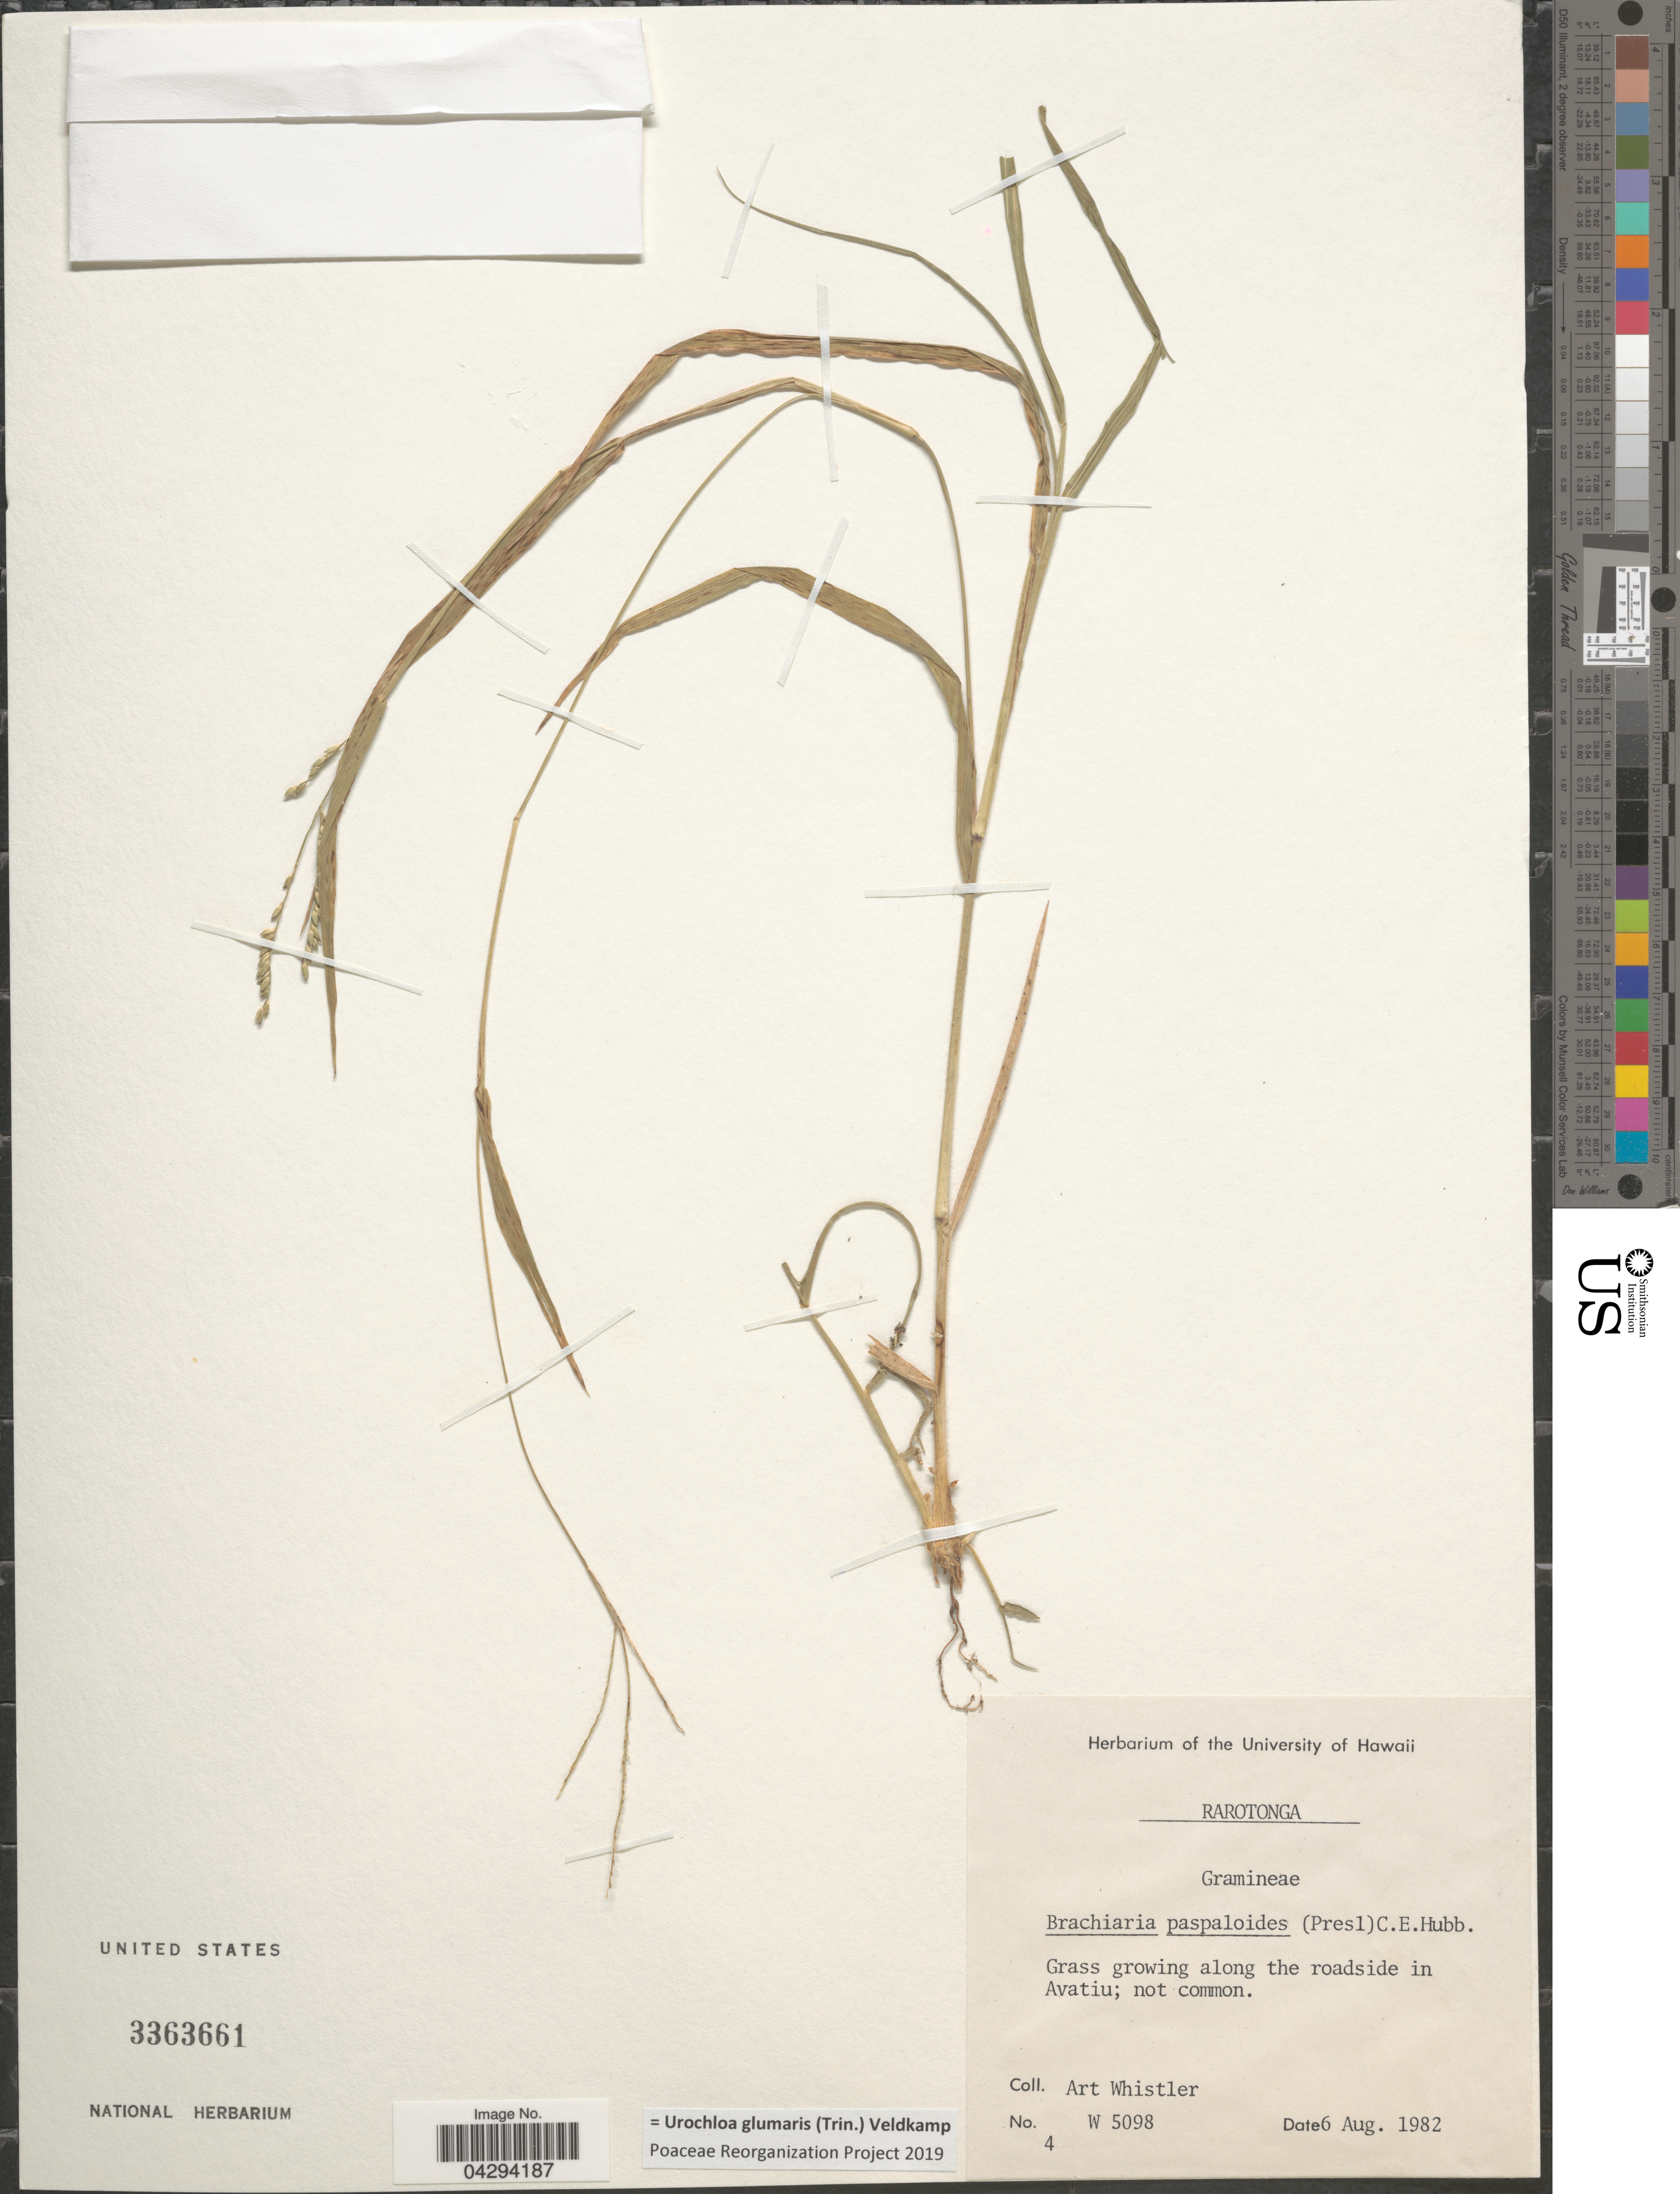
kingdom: Plantae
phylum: Tracheophyta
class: Liliopsida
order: Poales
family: Poaceae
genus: Urochloa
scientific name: Urochloa glumaris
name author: (Trin.) Veldkamp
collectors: A. Whistler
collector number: W5098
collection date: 1982-08-06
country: Cook Islands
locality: Rarotonga. Along the roadside in Avatiu.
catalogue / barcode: US 3363661